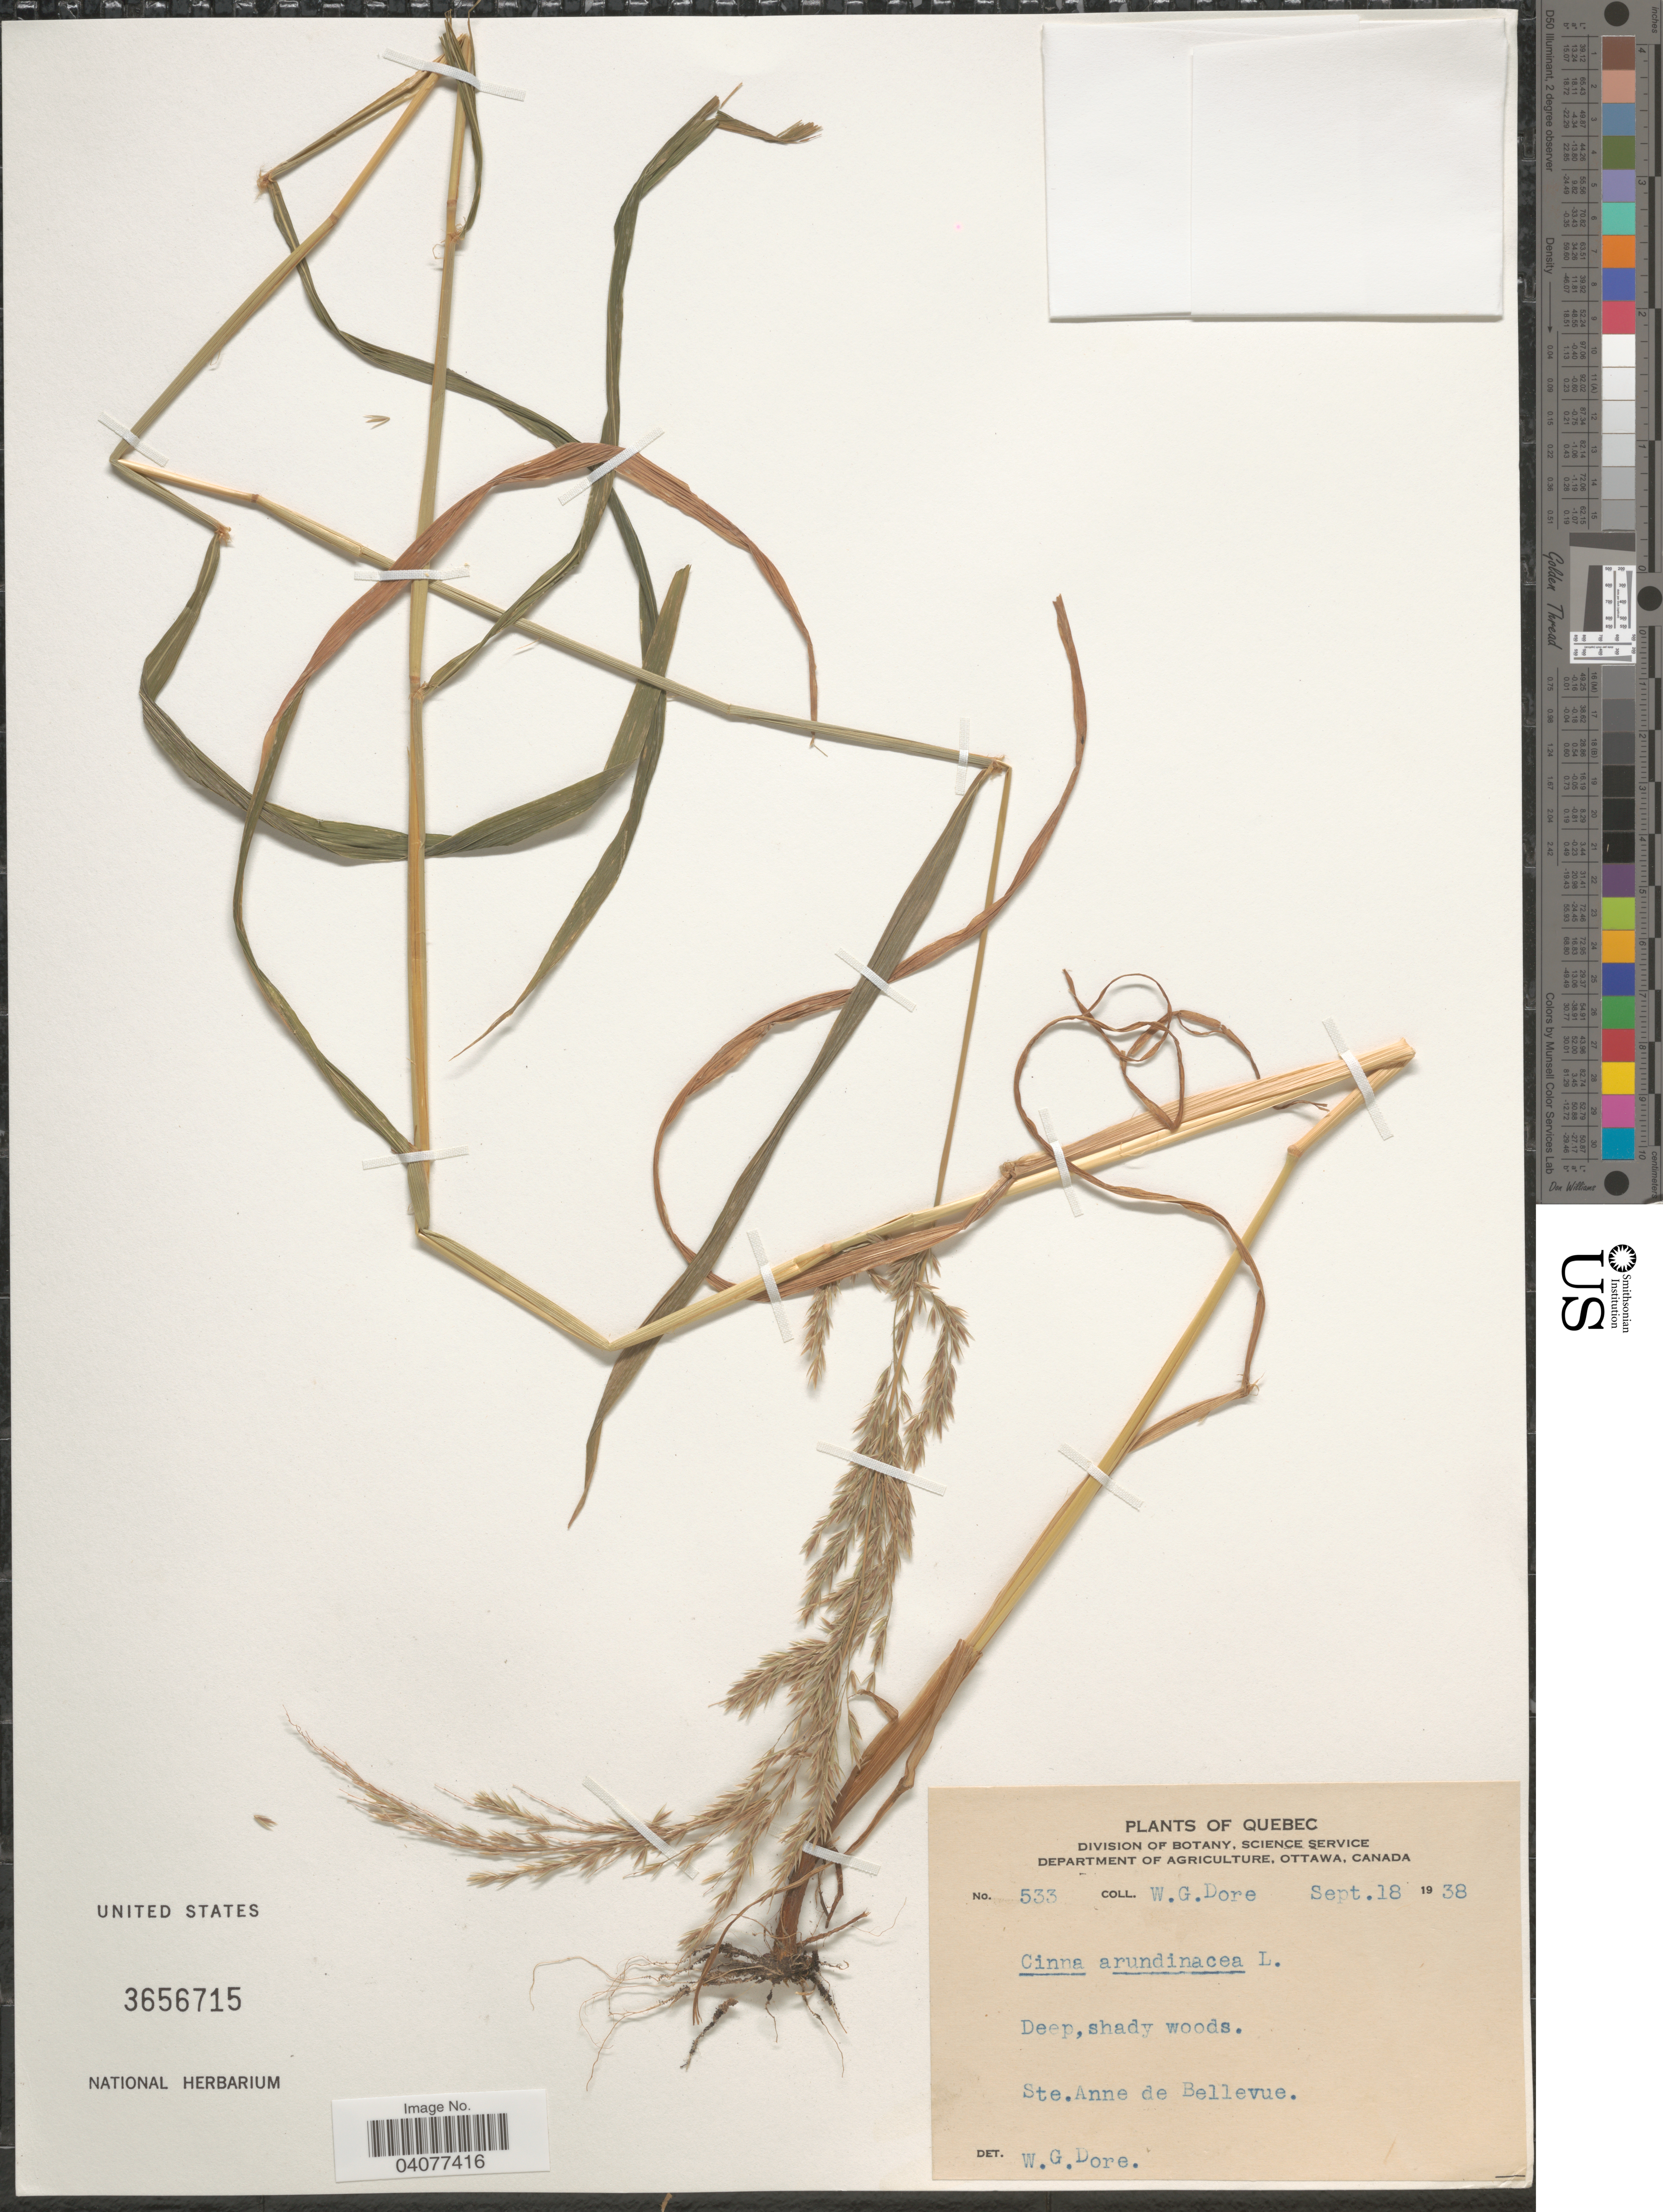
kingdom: Plantae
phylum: Tracheophyta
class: Liliopsida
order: Poales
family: Poaceae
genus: Cinna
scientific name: Cinna arundinacea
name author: L.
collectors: W. Dore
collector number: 533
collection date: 1938-09-18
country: Canada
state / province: Quebec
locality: Ste. Anne de Bellevue.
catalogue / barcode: US 3656715